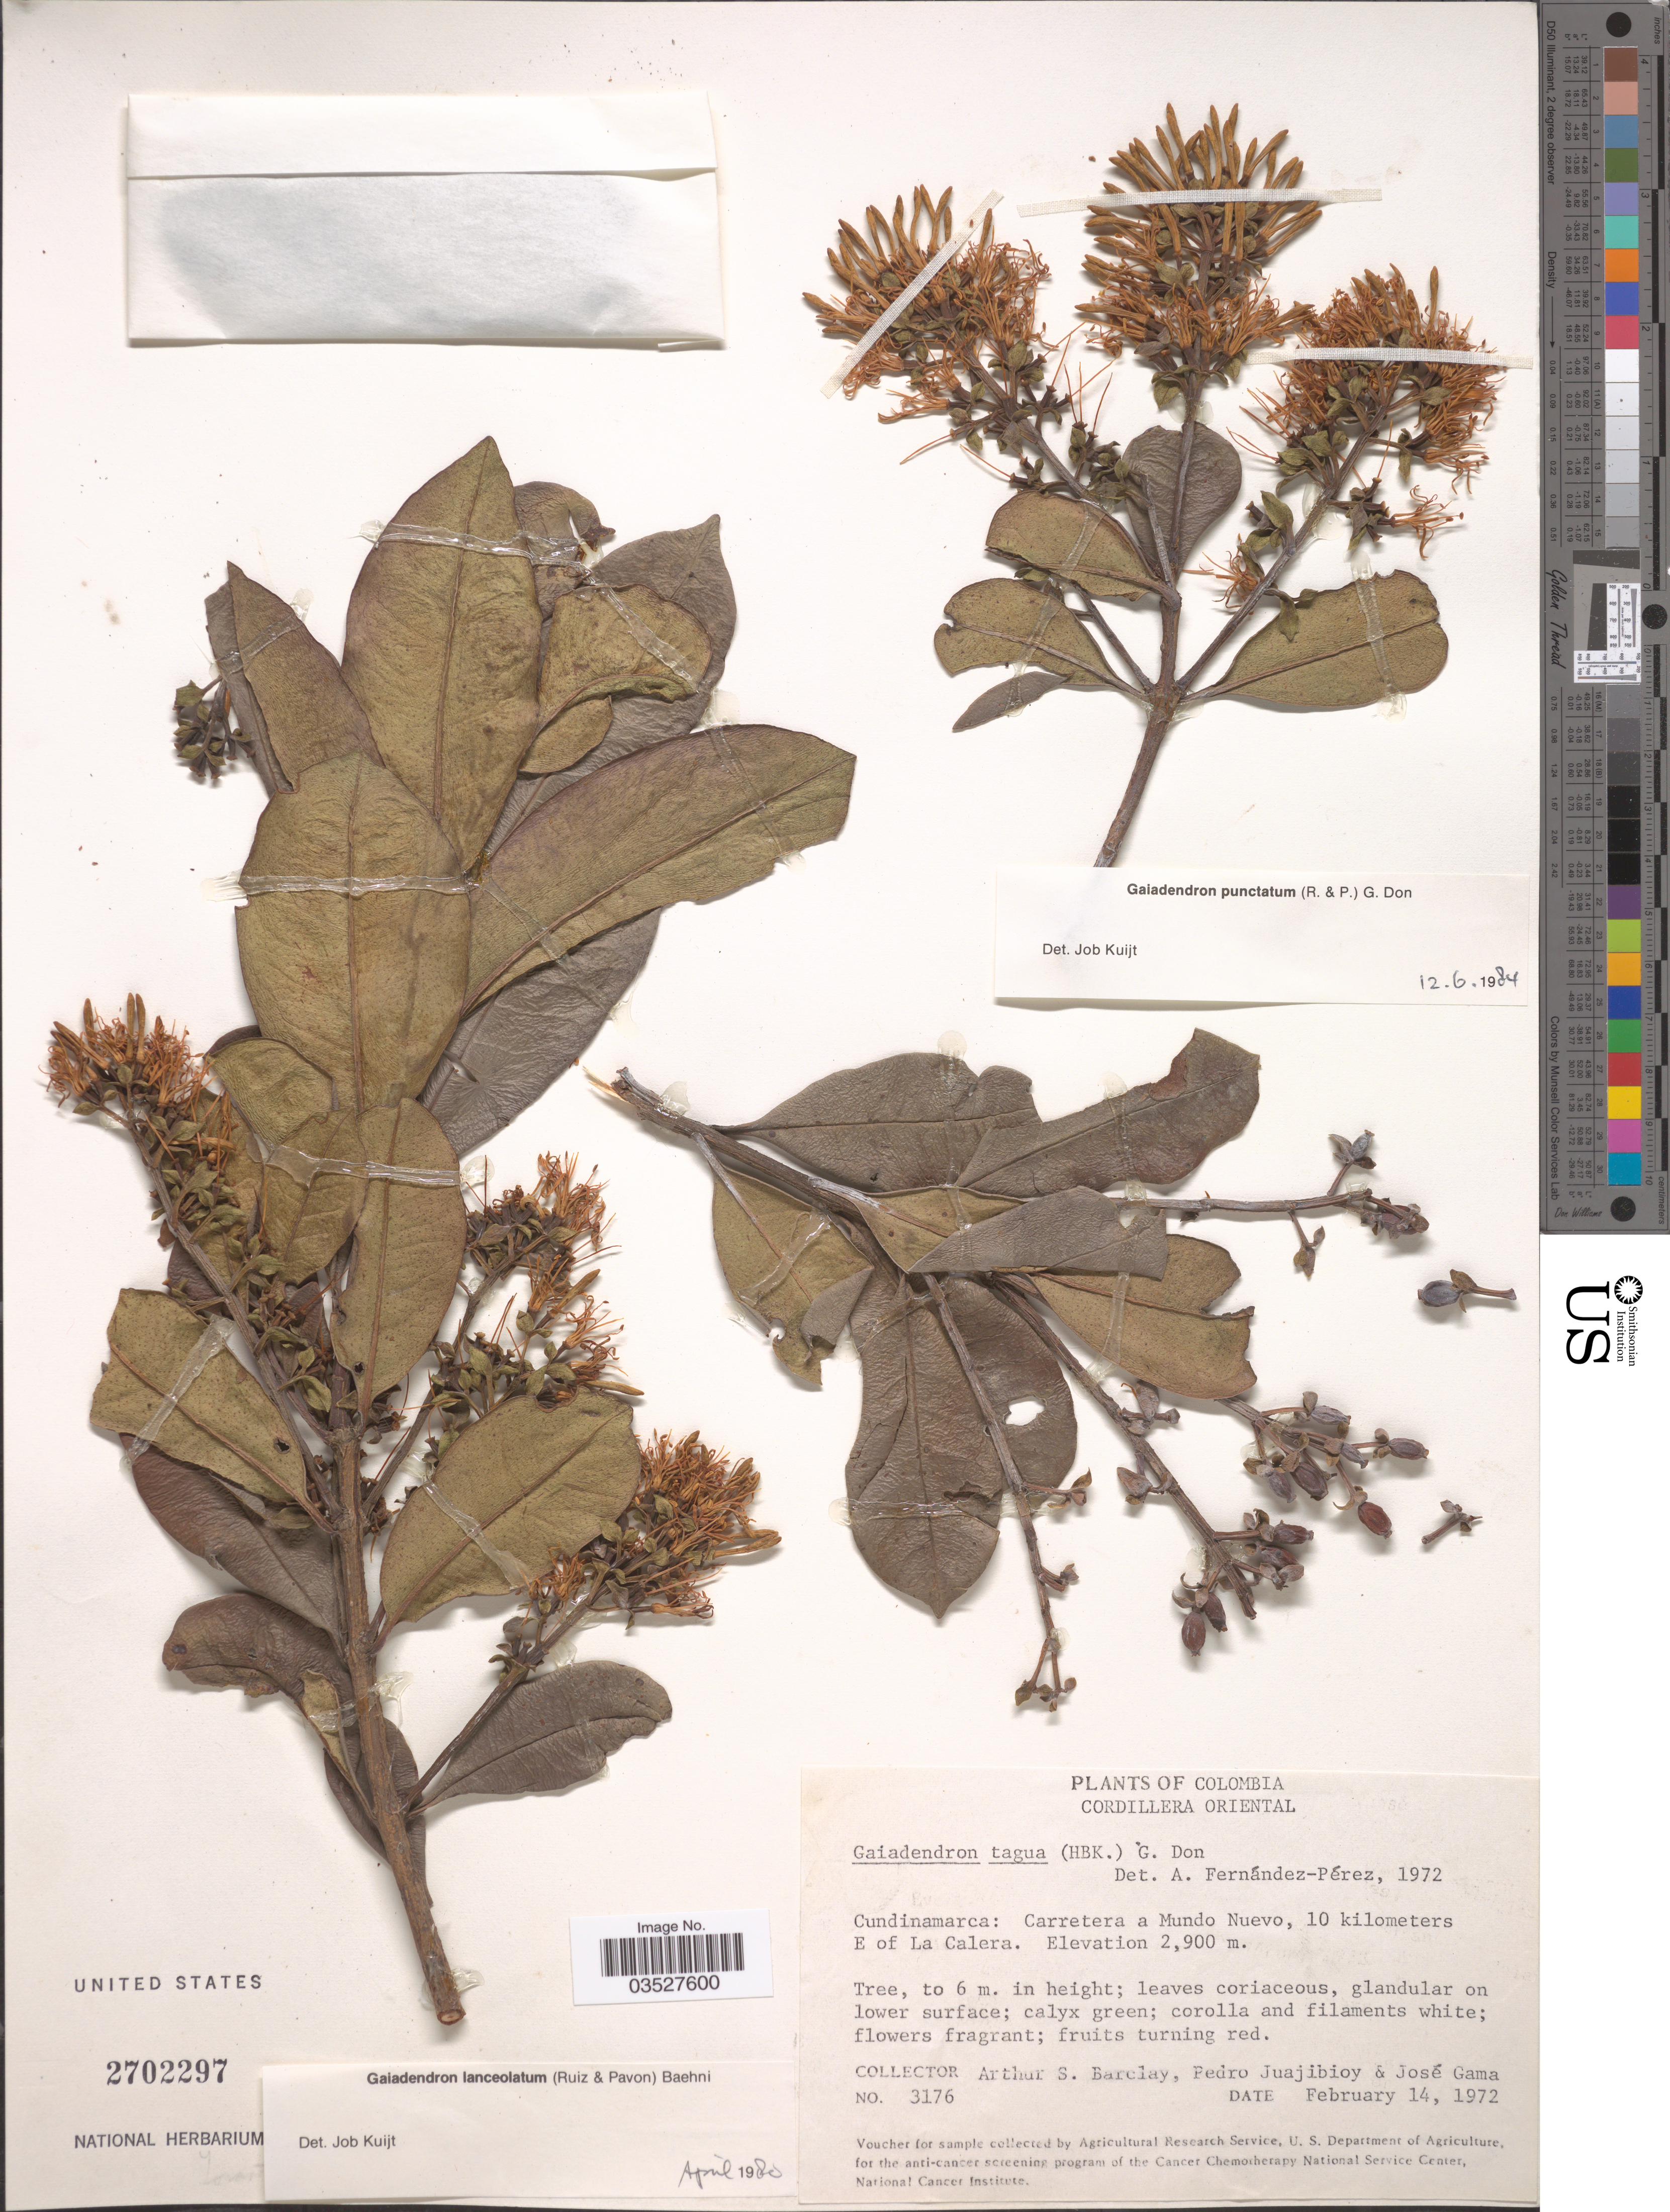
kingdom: Plantae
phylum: Tracheophyta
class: Magnoliopsida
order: Santalales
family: Loranthaceae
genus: Gaiadendron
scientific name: Gaiadendron punctatum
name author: (Ruiz & Pav.) G. Don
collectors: A. S. Barclay, P. Juajibioy & J. Gama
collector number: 3176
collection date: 1972-02-14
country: Colombia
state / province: Cundinamarca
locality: Cordillera Oriental. Carretera a Mundo Nuevo, 10 kilometers E of La Calera.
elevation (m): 2900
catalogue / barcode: US 2702297